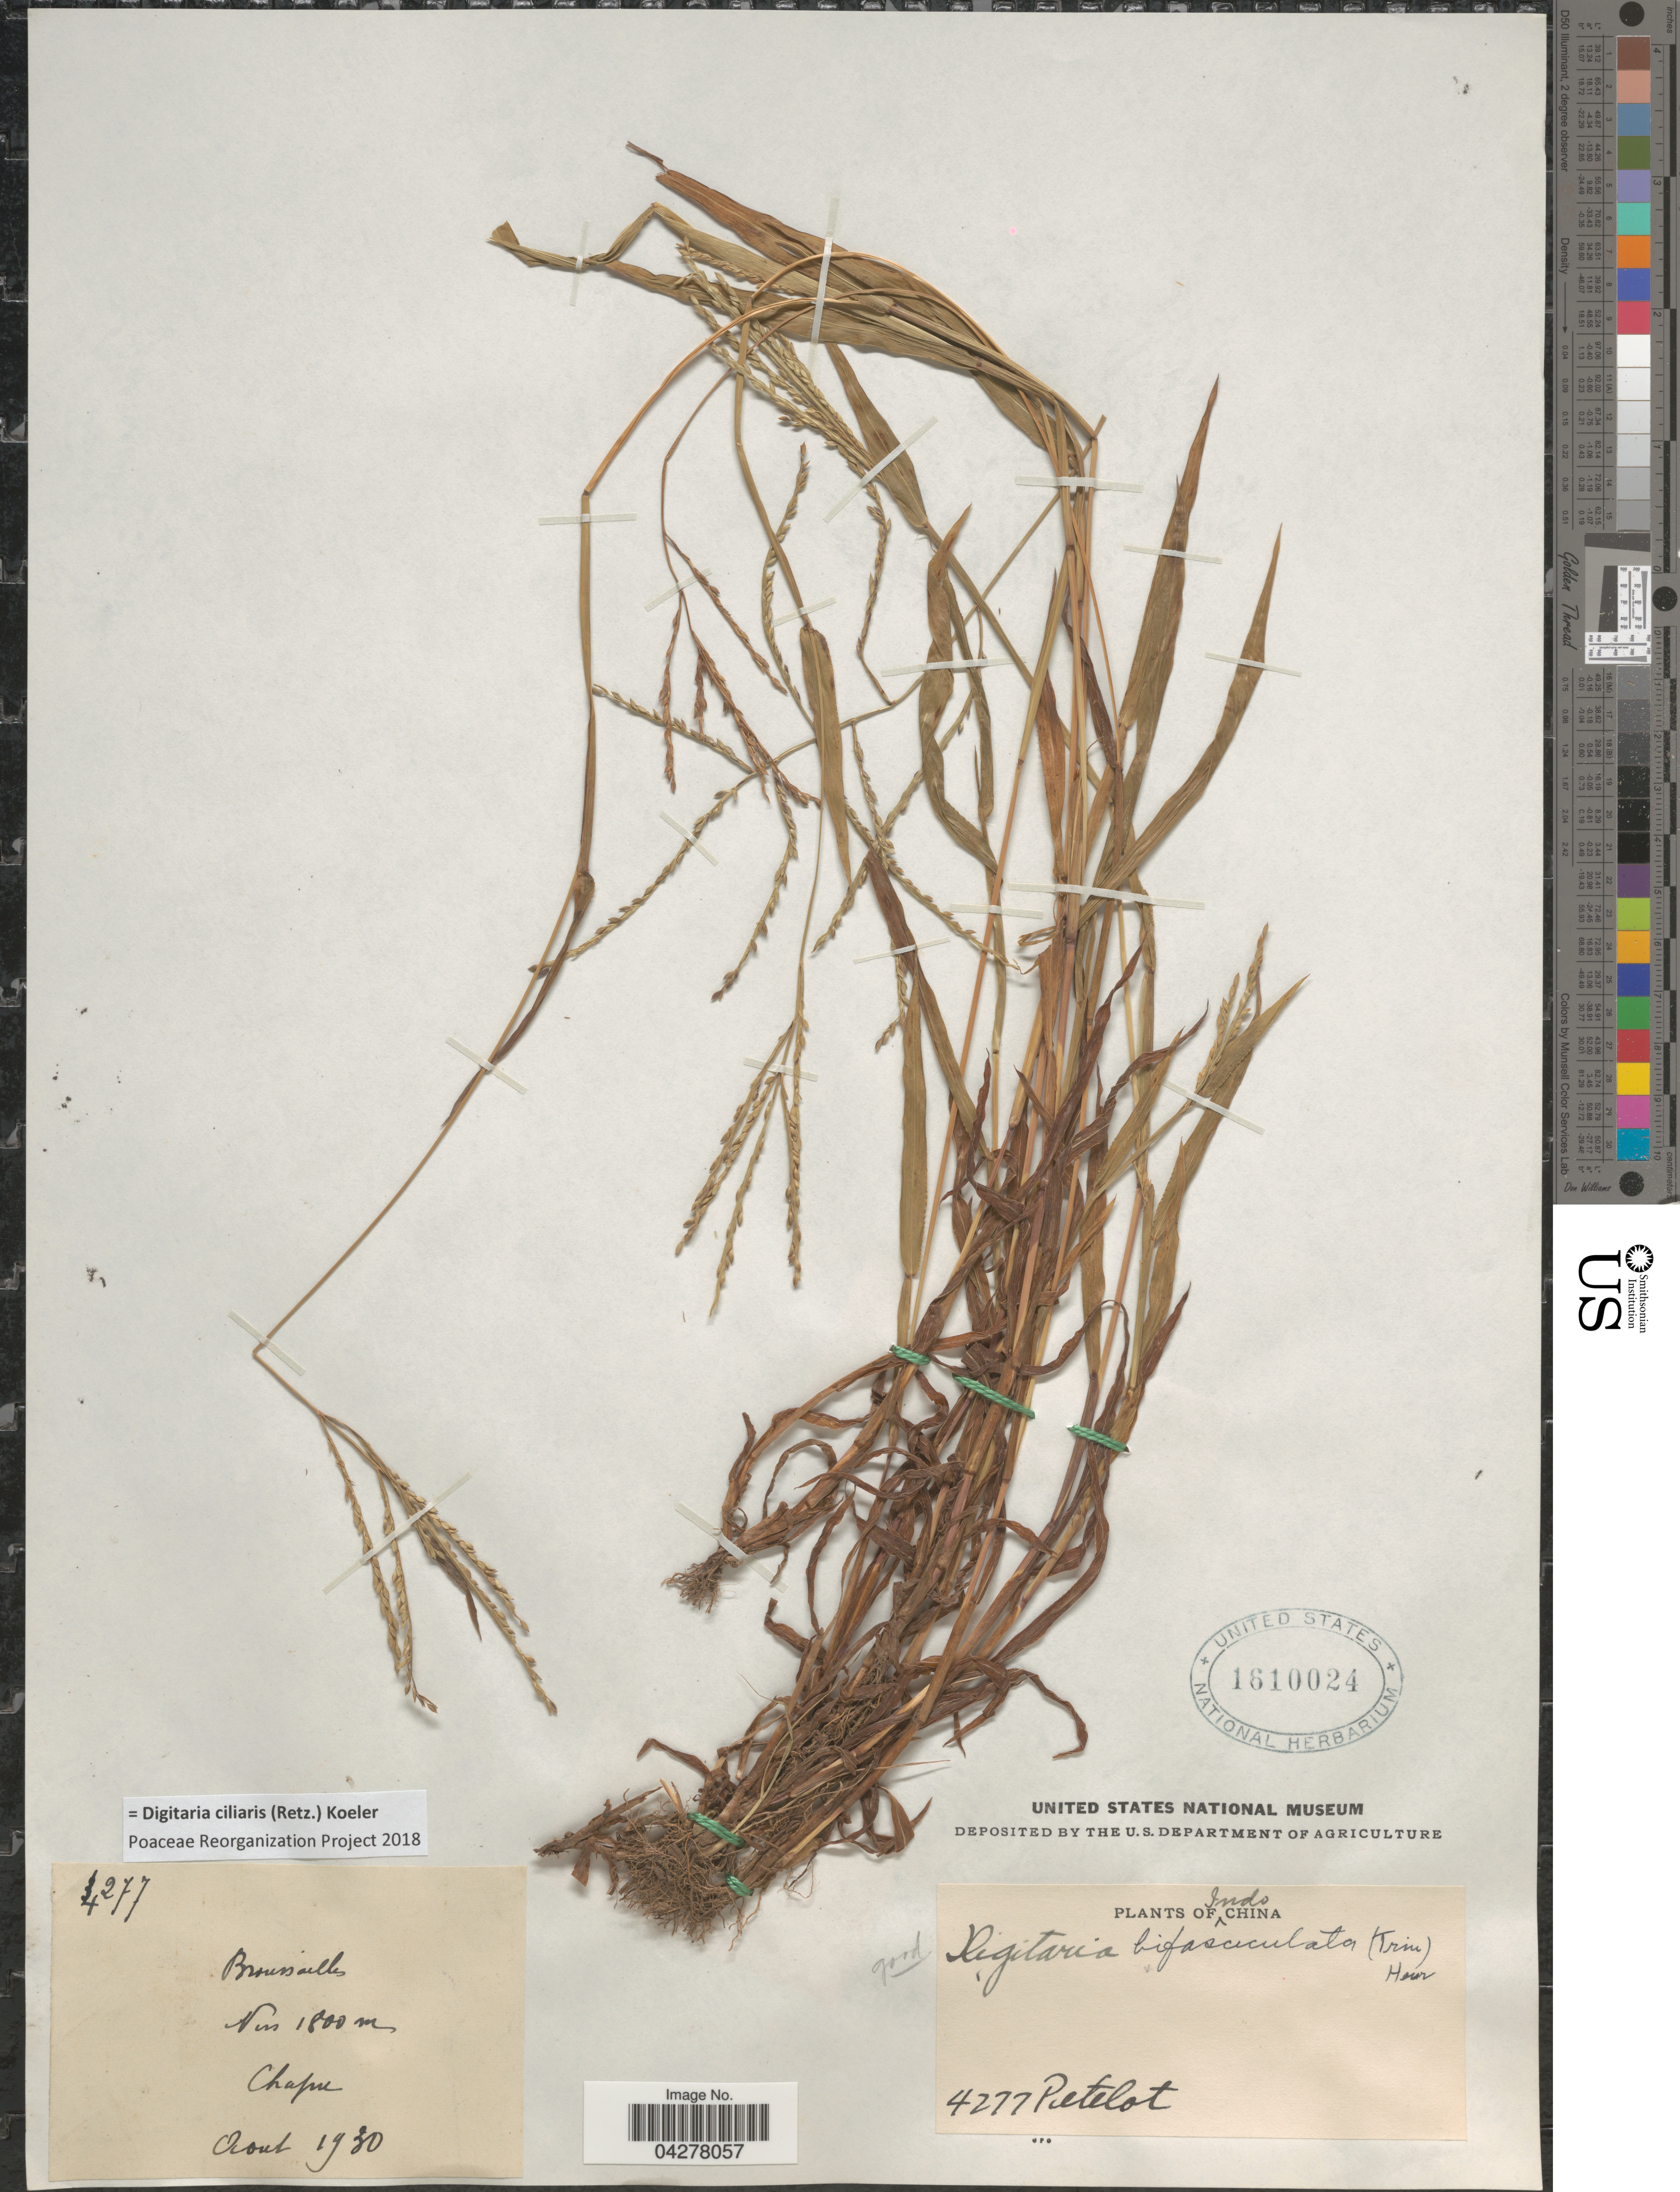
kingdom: Plantae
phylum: Tracheophyta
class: Liliopsida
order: Poales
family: Poaceae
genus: Digitaria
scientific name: Digitaria compacta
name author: (Roth) Veldkamp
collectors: Pételot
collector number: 4277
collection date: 1930-08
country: Vietnam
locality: Indo China. Broussailles. Chapa.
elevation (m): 1800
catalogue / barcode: US 1610024